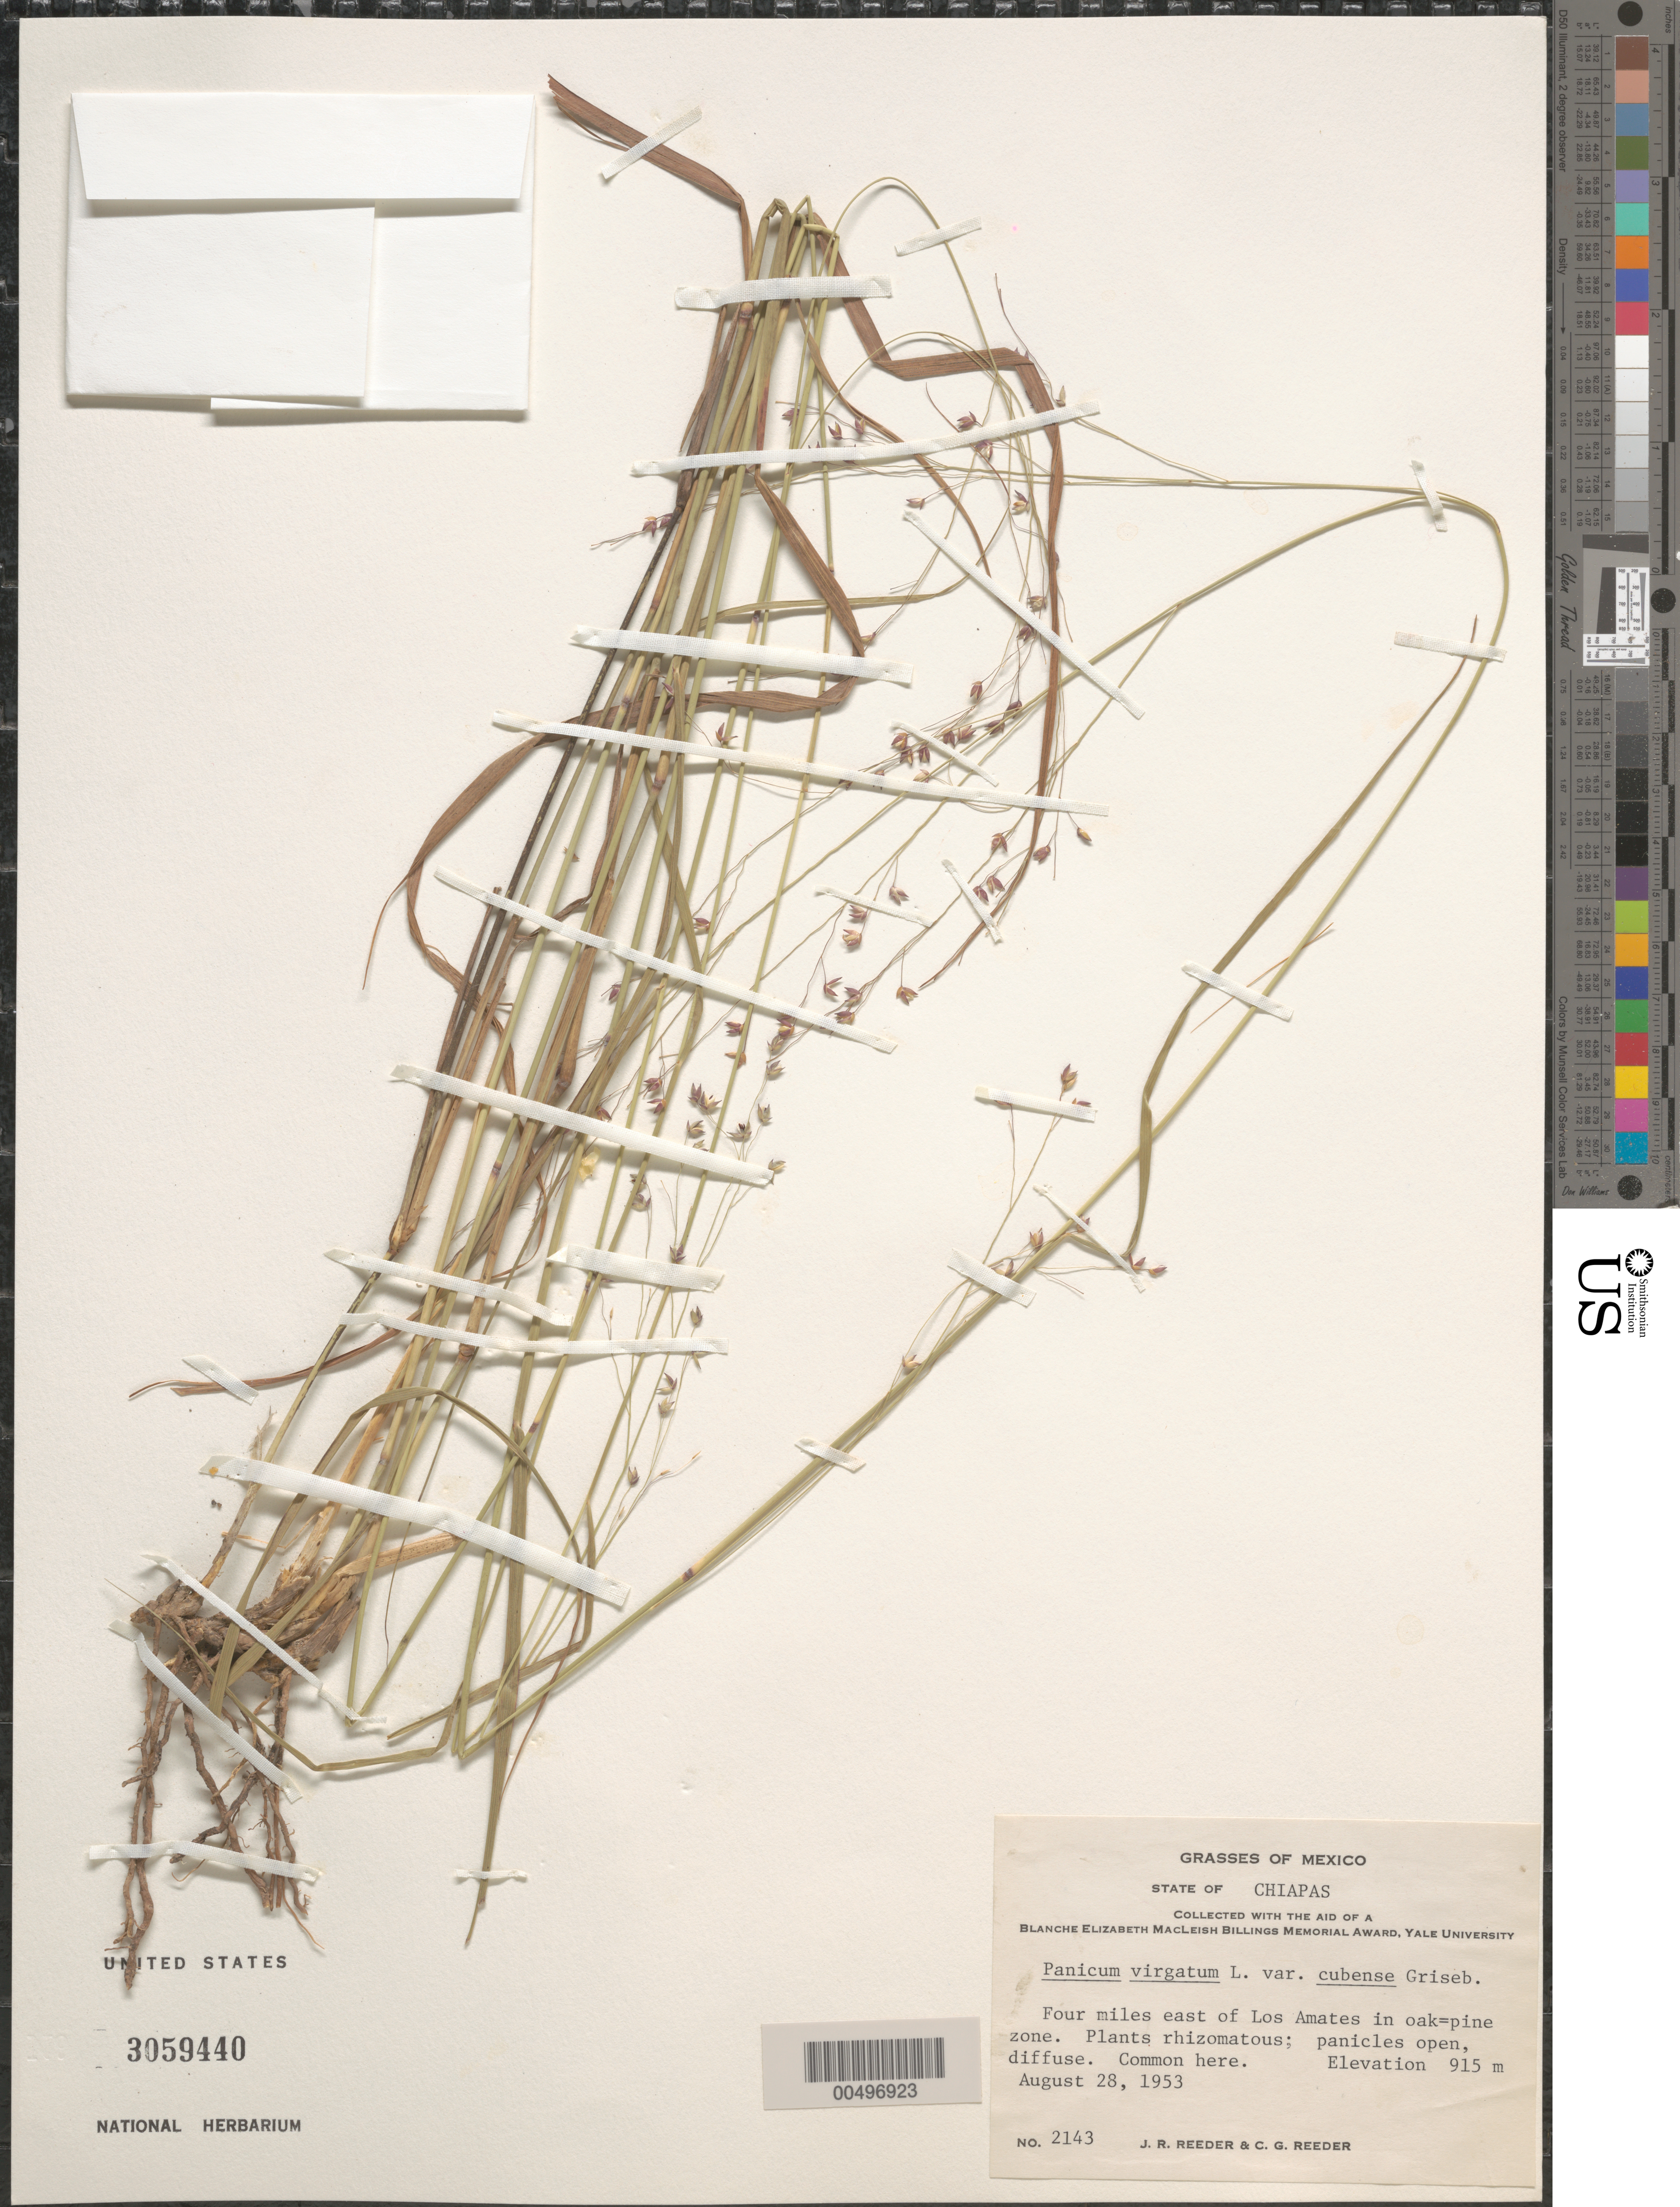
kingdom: Plantae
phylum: Tracheophyta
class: Liliopsida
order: Poales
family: Poaceae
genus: Panicum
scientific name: Panicum virgatum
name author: L.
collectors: J. R. Reeder & C. G. Reeder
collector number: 2143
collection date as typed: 28 Aug 1953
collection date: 1953-08-28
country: Mexico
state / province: Chiapas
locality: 4 mi E of Los Amates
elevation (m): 915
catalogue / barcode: US 3059440